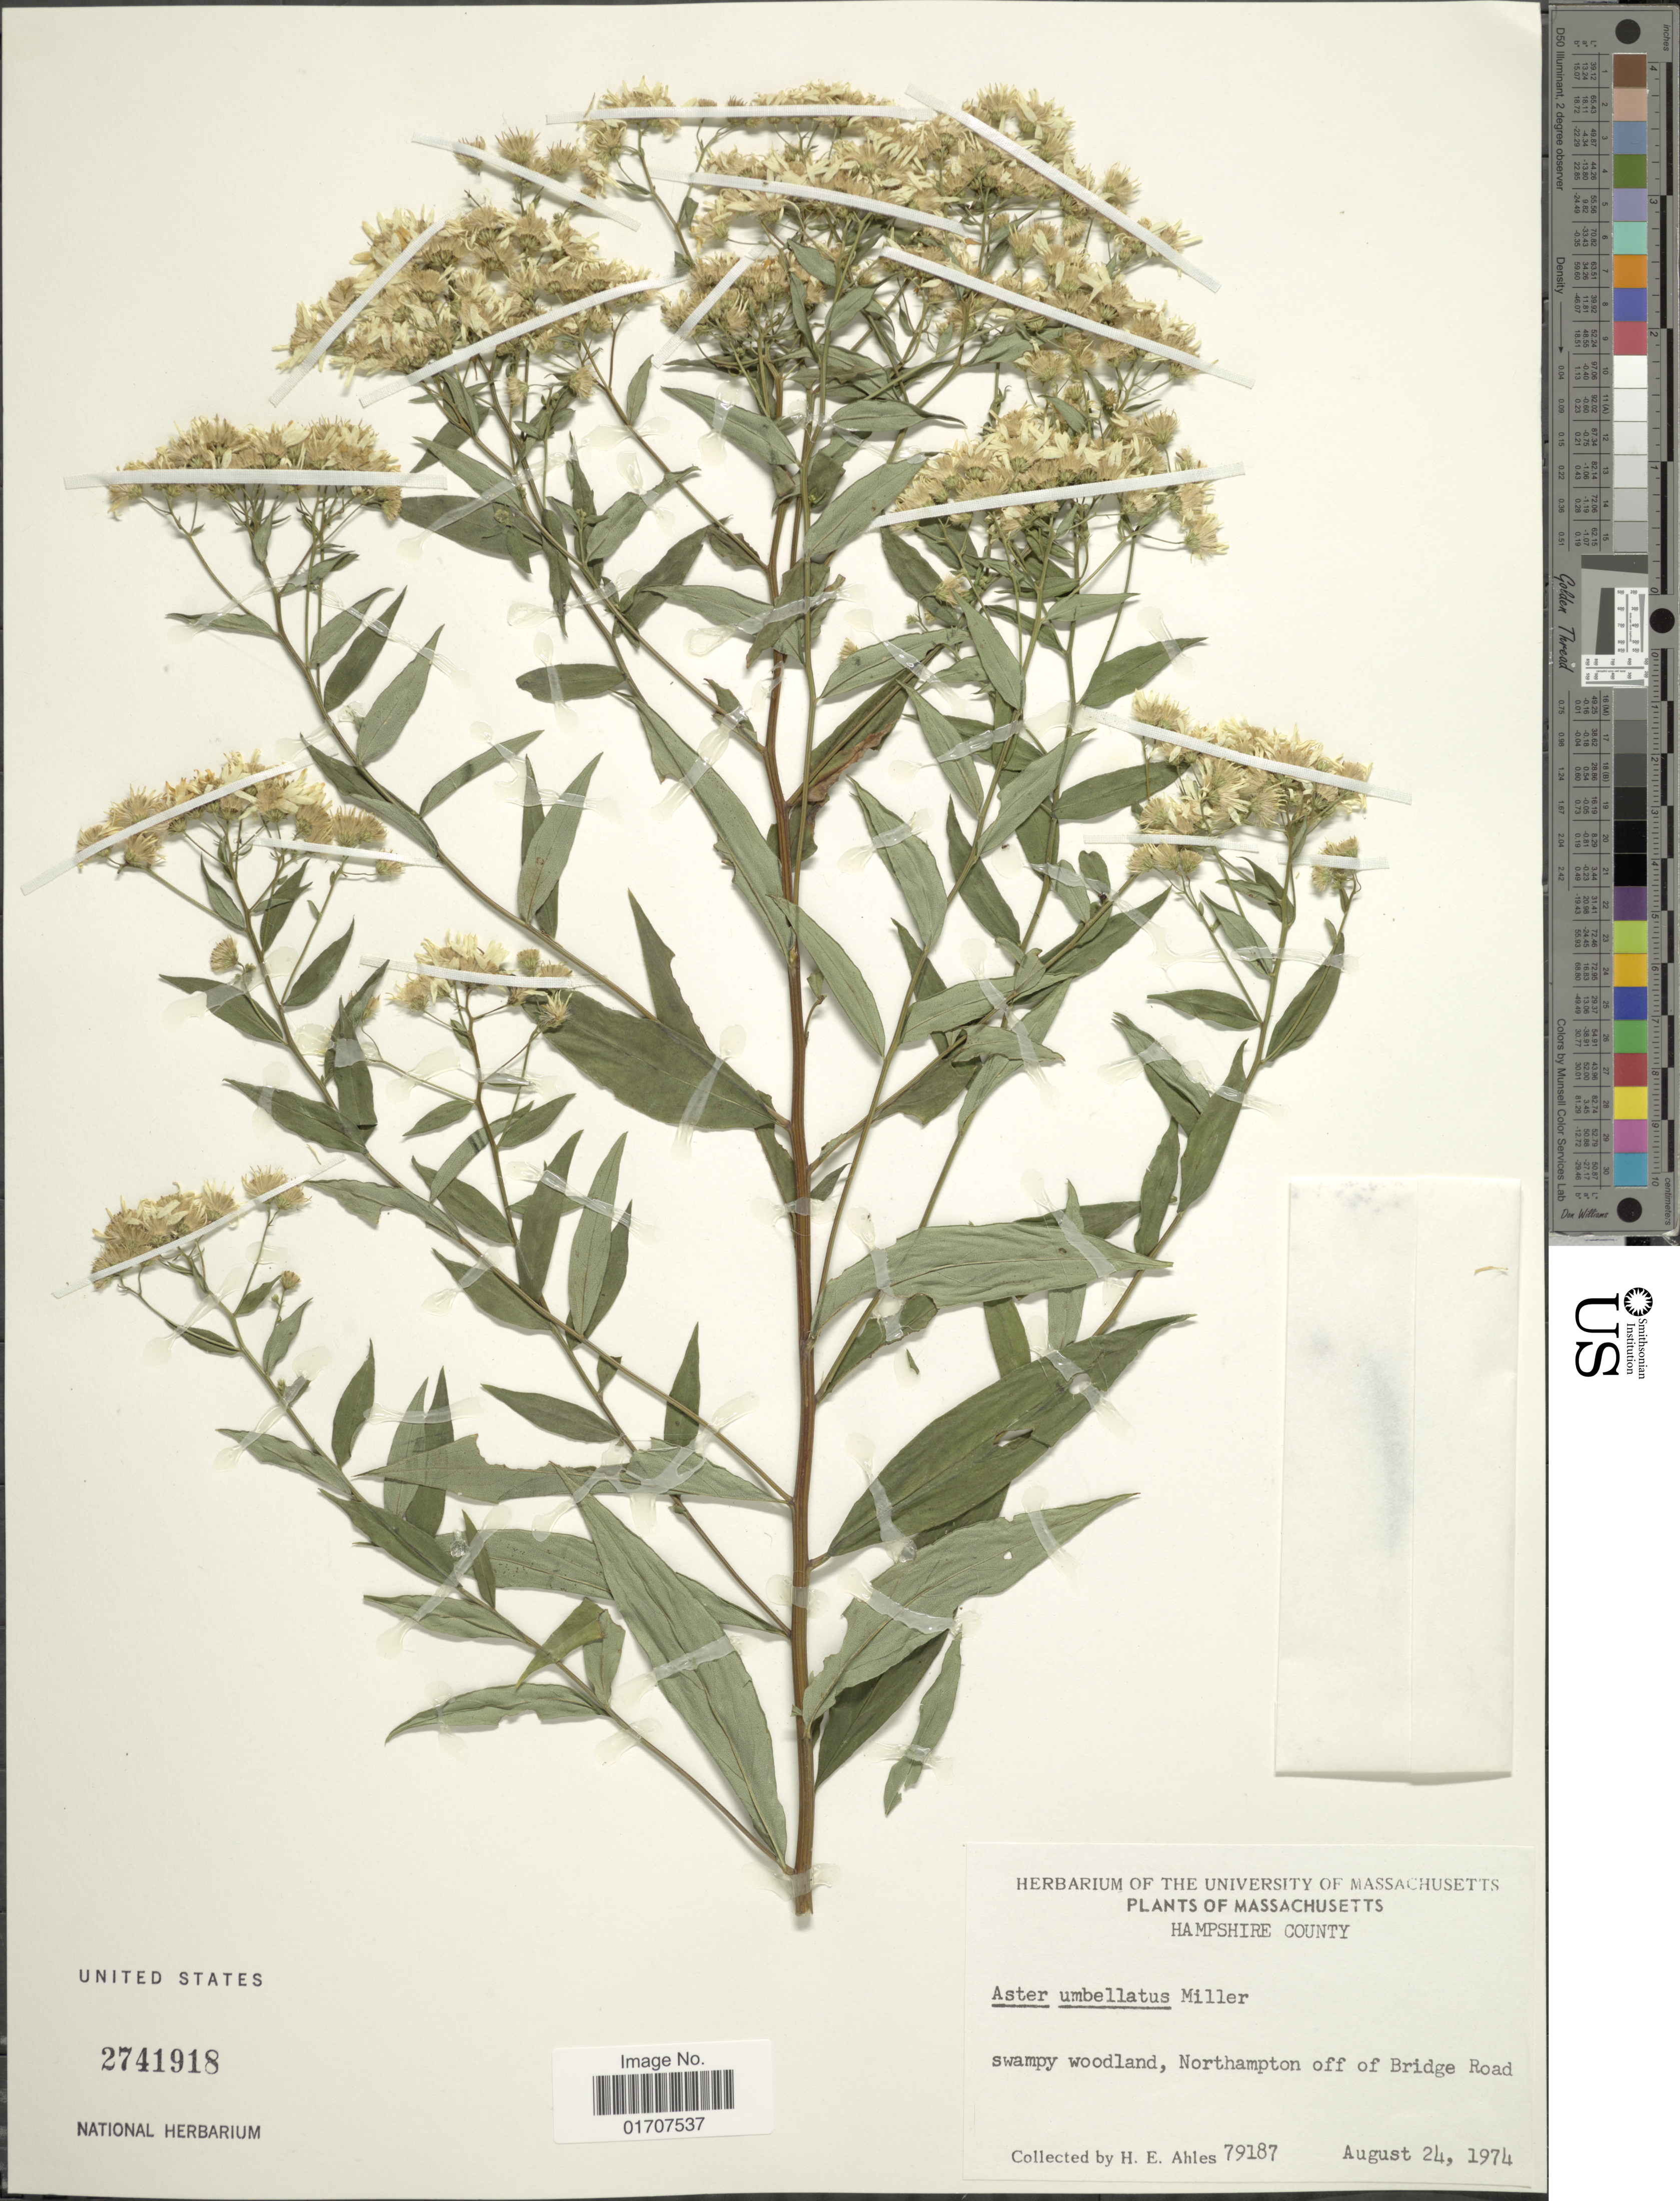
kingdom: Plantae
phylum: Tracheophyta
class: Magnoliopsida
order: Asterales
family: Asteraceae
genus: Doellingeria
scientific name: Doellingeria umbellata var. umbellata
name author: Nees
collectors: H. E. Ahles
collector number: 79187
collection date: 1974-08-24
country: United States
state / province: Massachusetts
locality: Hampshire County, Northampton off of Bridge Road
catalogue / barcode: US 2741918